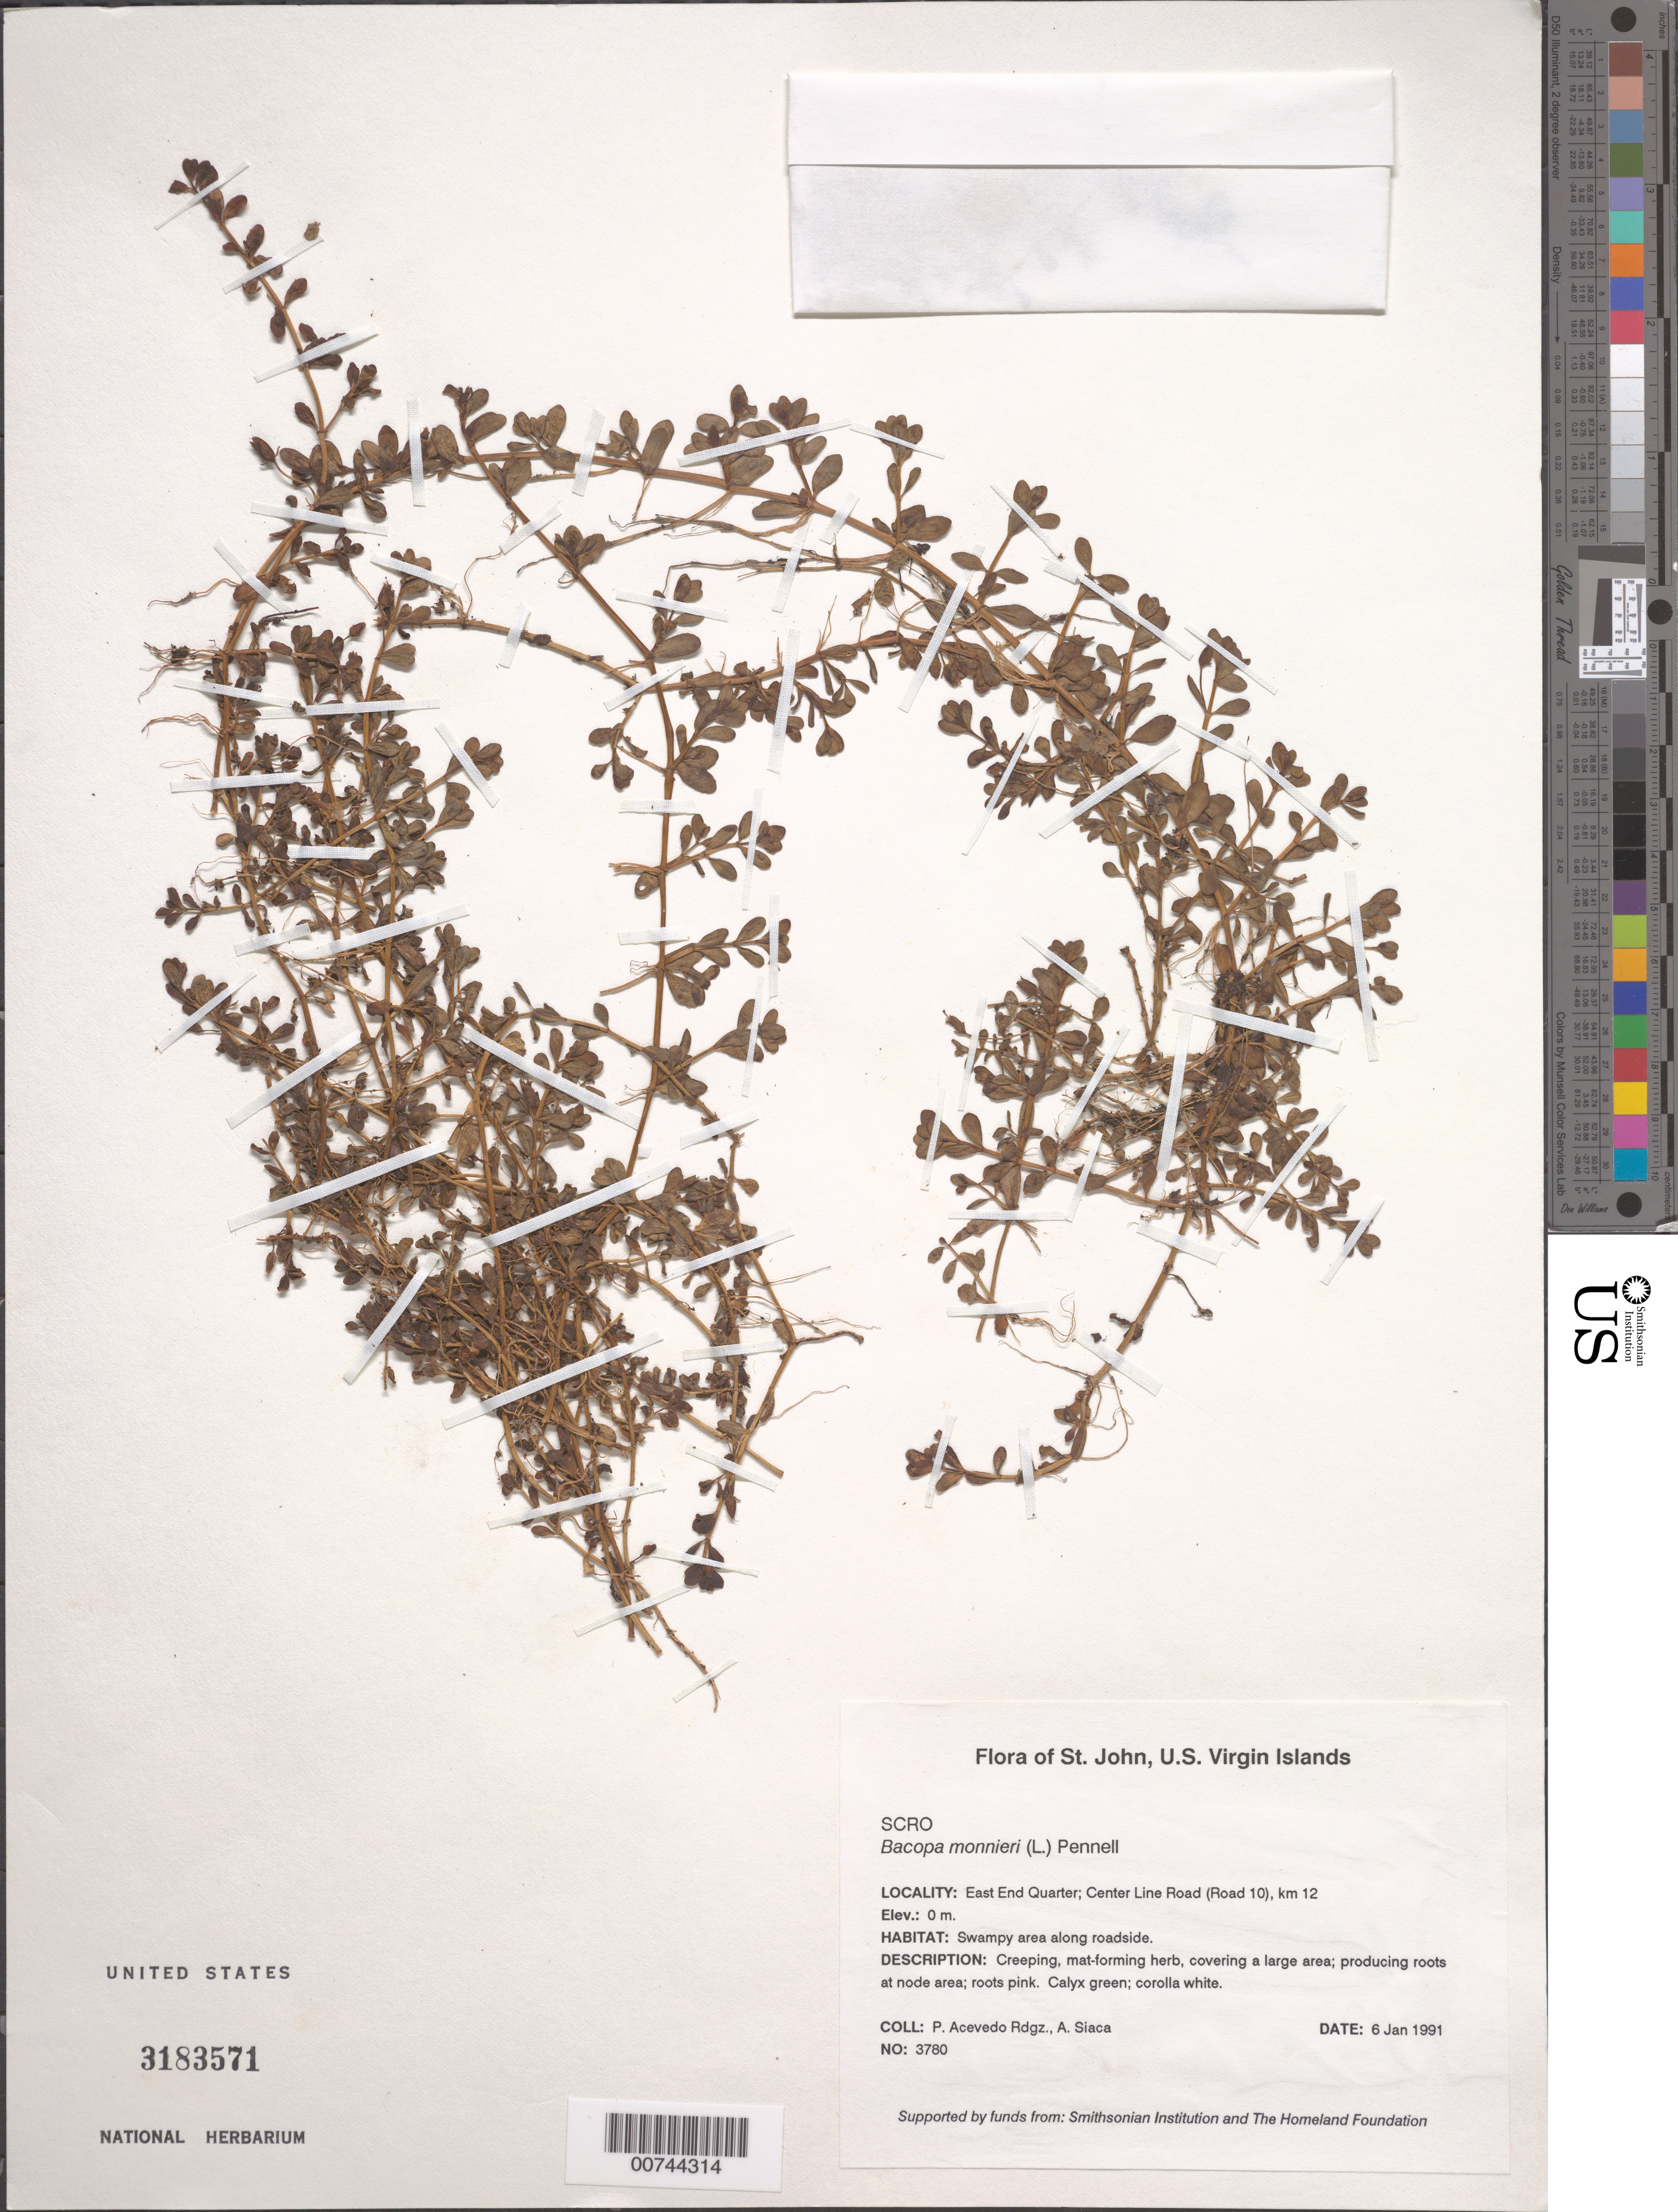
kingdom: Plantae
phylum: Tracheophyta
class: Magnoliopsida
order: Lamiales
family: Plantaginaceae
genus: Bacopa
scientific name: Bacopa monnieri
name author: (L.) Wettst.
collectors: P. Acevedo-Rodr. & A. Siaca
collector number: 3780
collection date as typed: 06 Jan 1991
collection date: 1991-01-06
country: U.S. Virgin Islands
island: St. John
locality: East End Quarter; Center Line Road (Road 10), km 12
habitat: Swampy area along roadside.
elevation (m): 0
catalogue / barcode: US 3183571